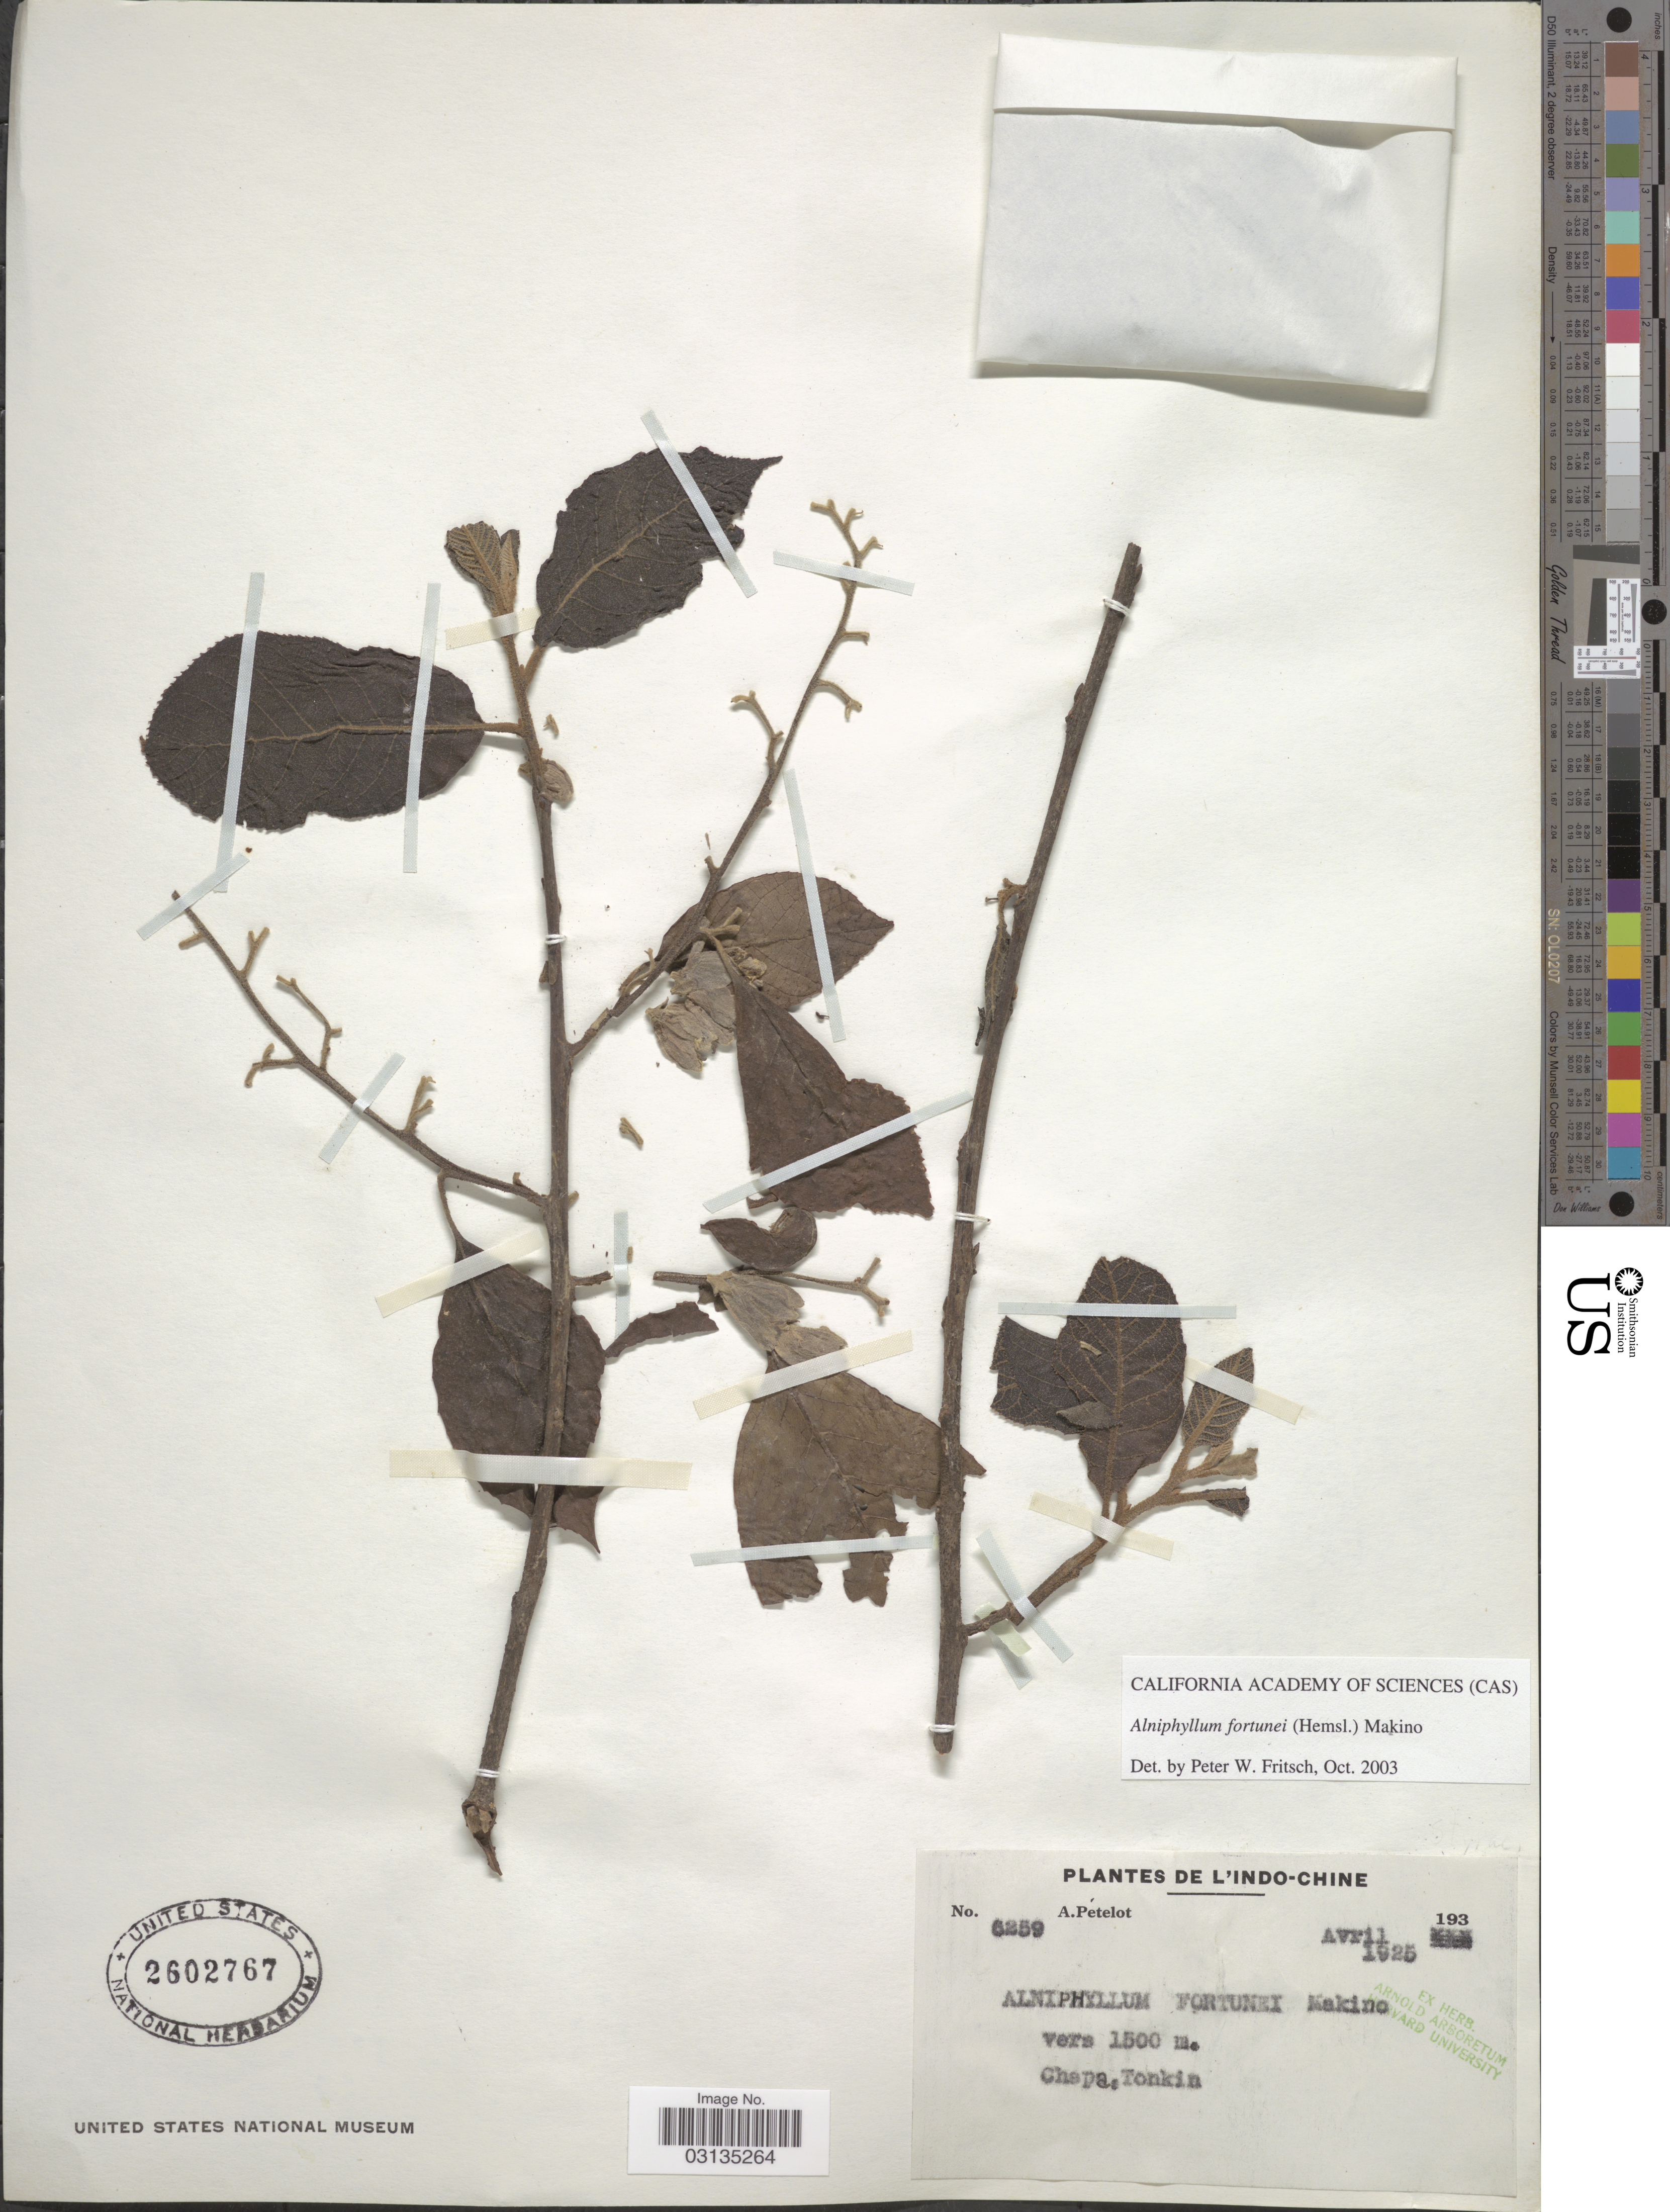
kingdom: Plantae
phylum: Tracheophyta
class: Magnoliopsida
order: Ericales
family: Styracaceae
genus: Alniphyllum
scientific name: Alniphyllum fortunei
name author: (Hemsl.) Makino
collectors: A. Petelot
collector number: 6259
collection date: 1925-04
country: Vietnam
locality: L'Indo-Chine, Chapa, Tonkin.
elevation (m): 1500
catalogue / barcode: US 2602767